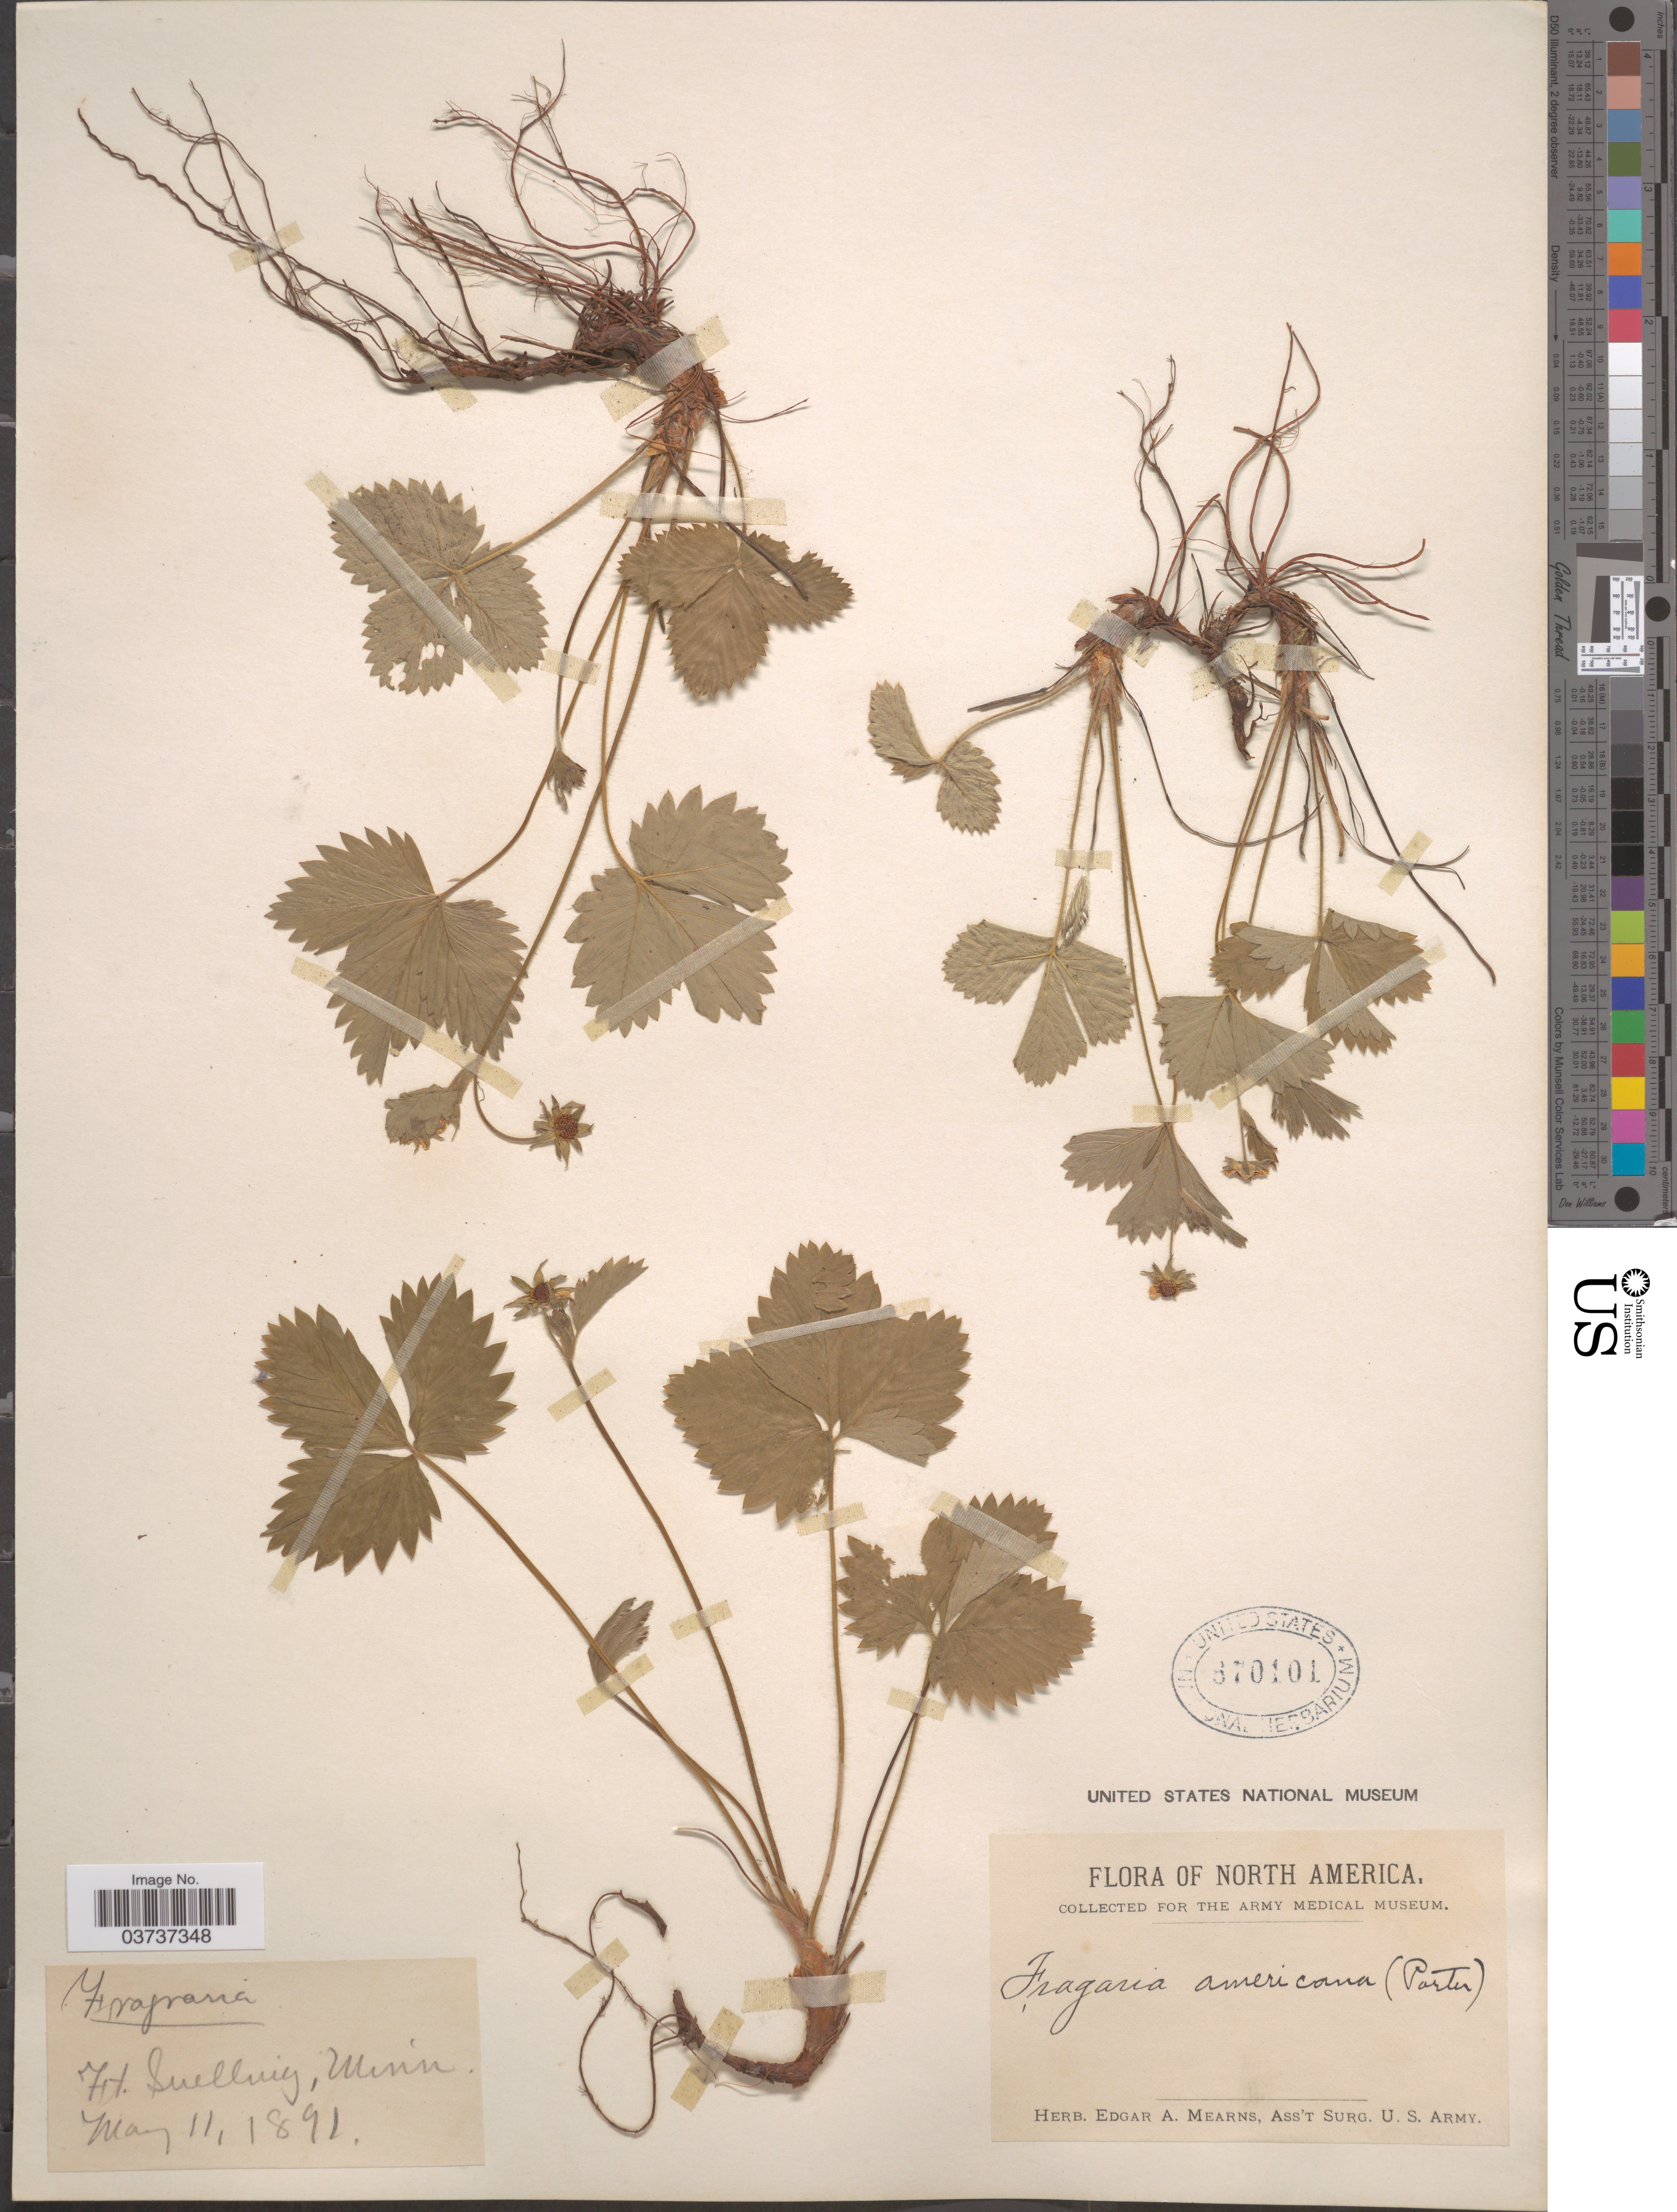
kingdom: Plantae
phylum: Tracheophyta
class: Magnoliopsida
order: Rosales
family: Rosaceae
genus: Fragaria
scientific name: Fragaria vesca subsp. americana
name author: (Porter) Staudt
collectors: ex herb. Edgar A. Mearns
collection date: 1891-05-11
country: United States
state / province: Minnesota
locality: Ft. Snelling.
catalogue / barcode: US 670101